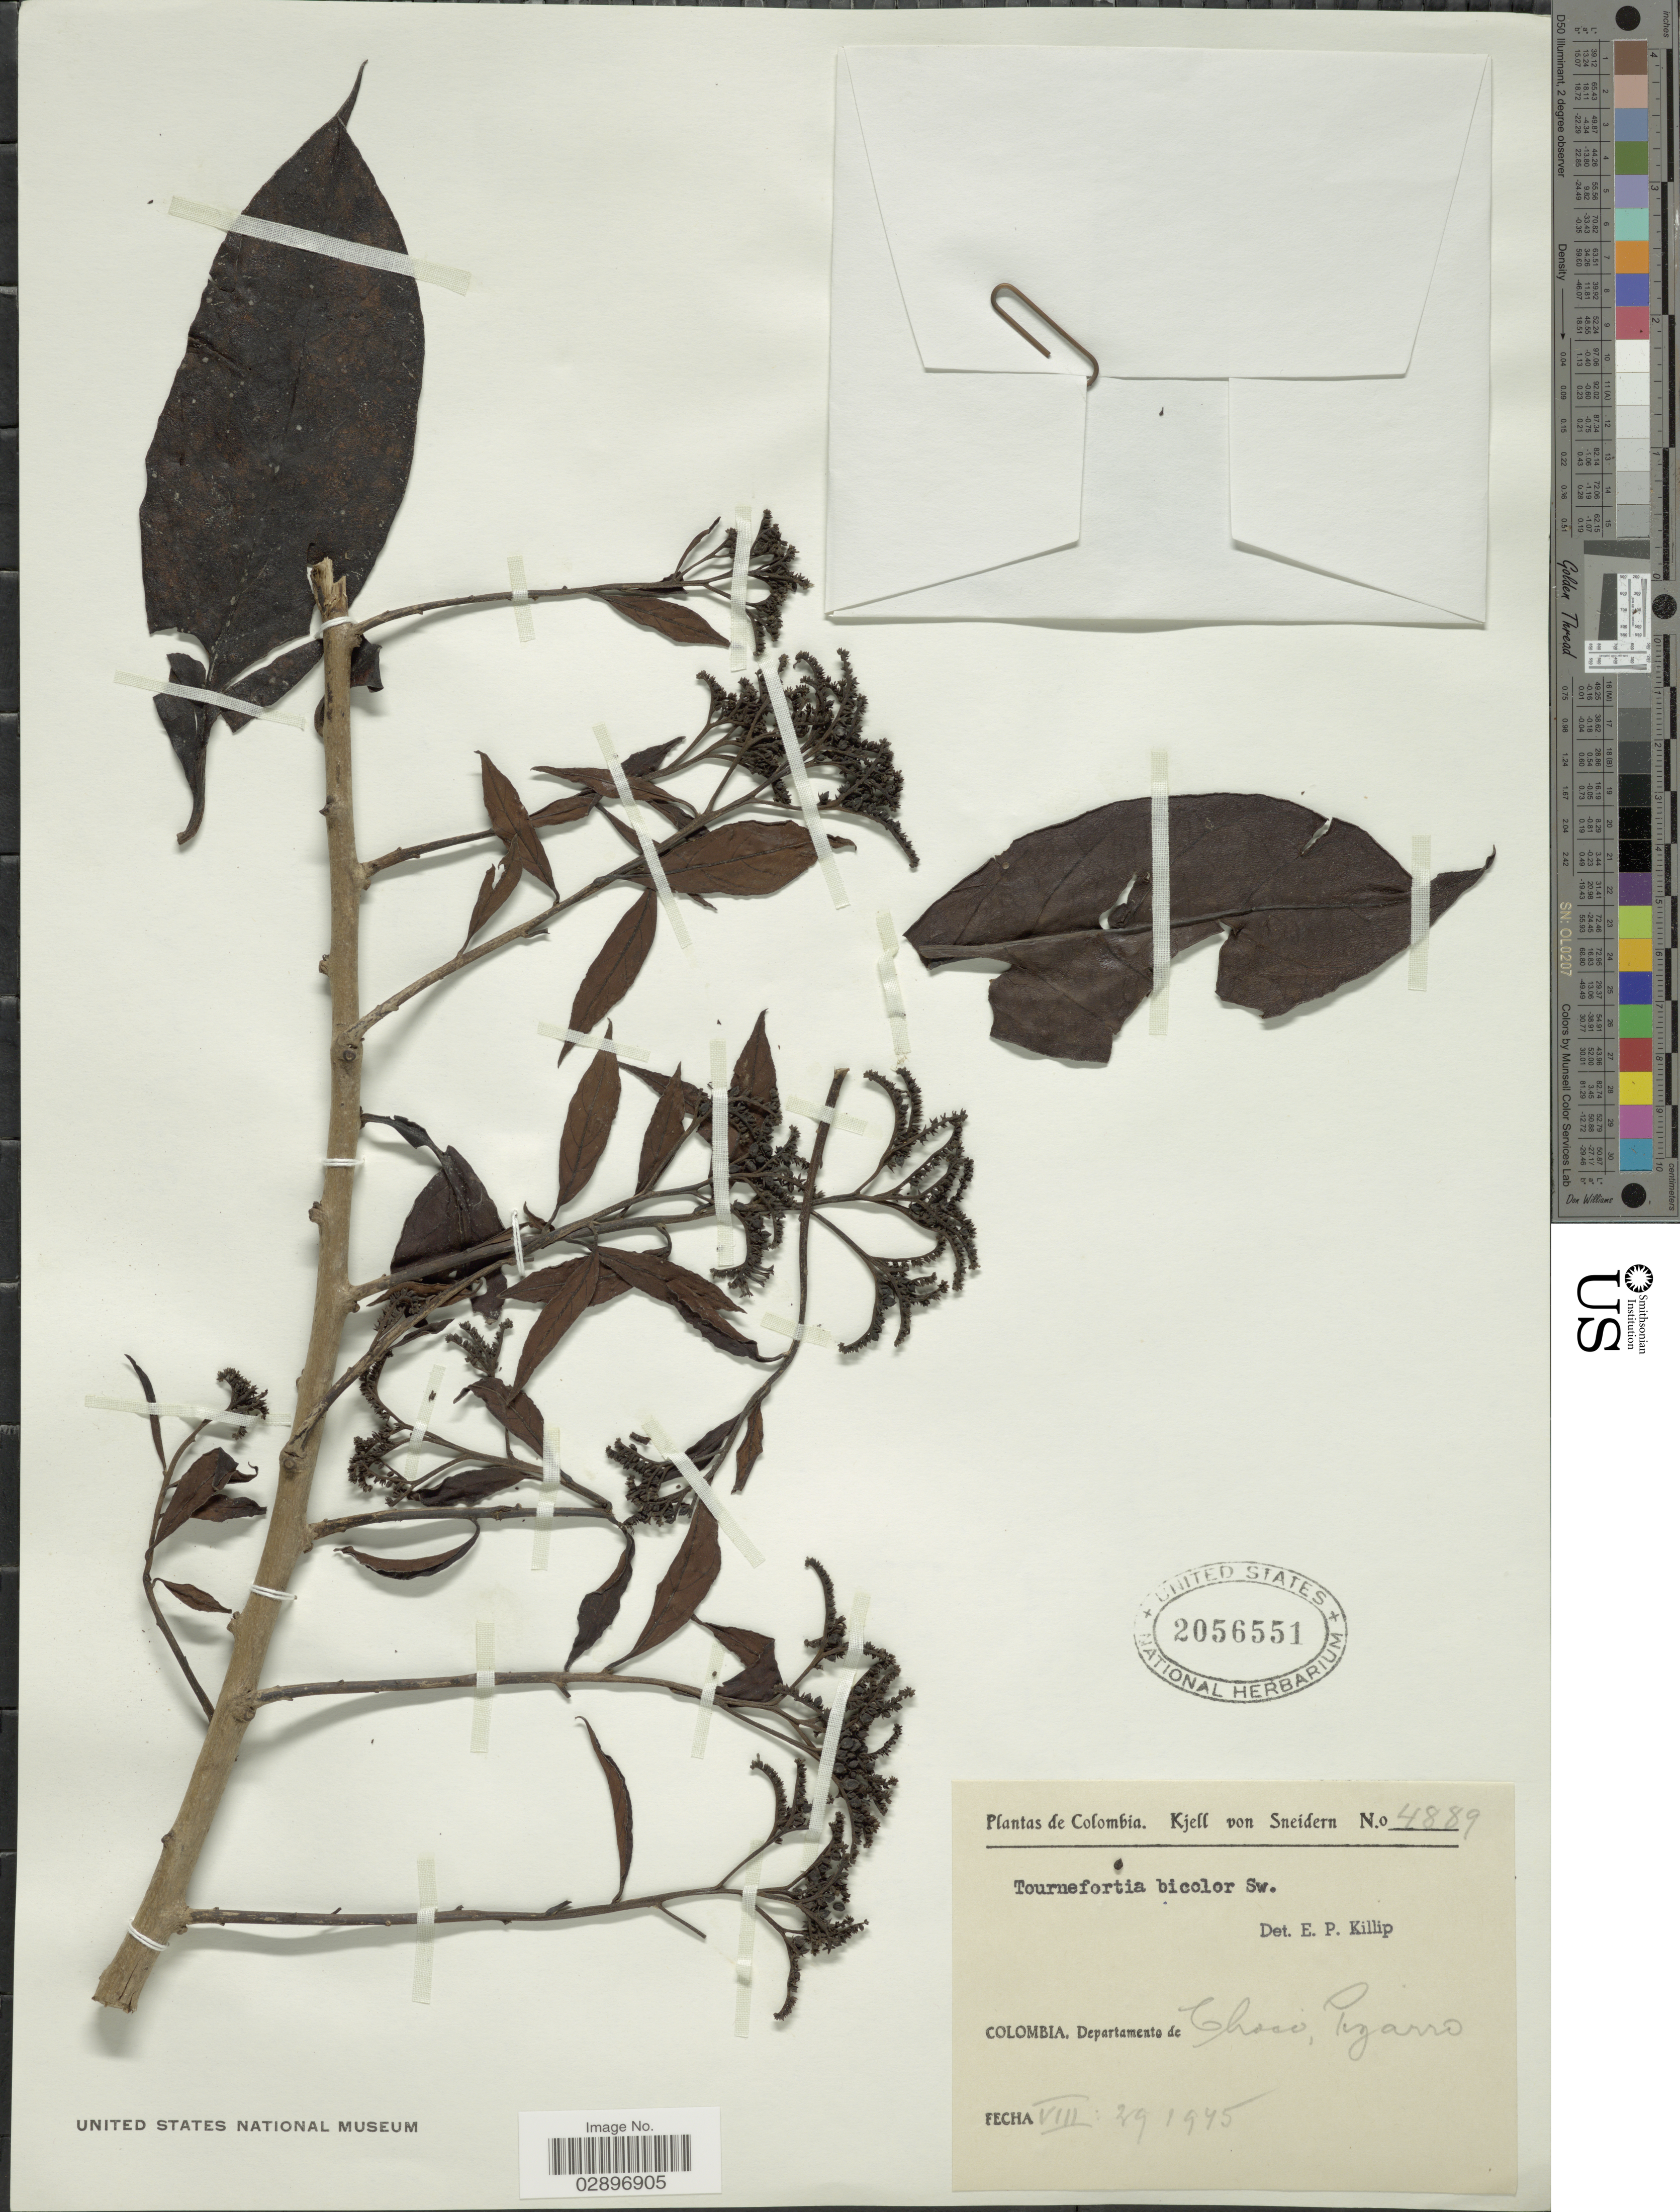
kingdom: Plantae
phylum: Tracheophyta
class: Magnoliopsida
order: Boraginales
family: Heliotropiaceae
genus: Tournefortia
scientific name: Tournefortia bicolor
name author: Sw.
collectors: K. von Sneidern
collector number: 4889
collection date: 1945-08-29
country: Colombia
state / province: Chocó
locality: Departamento de Choco, Pizarro.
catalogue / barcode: US 2056551